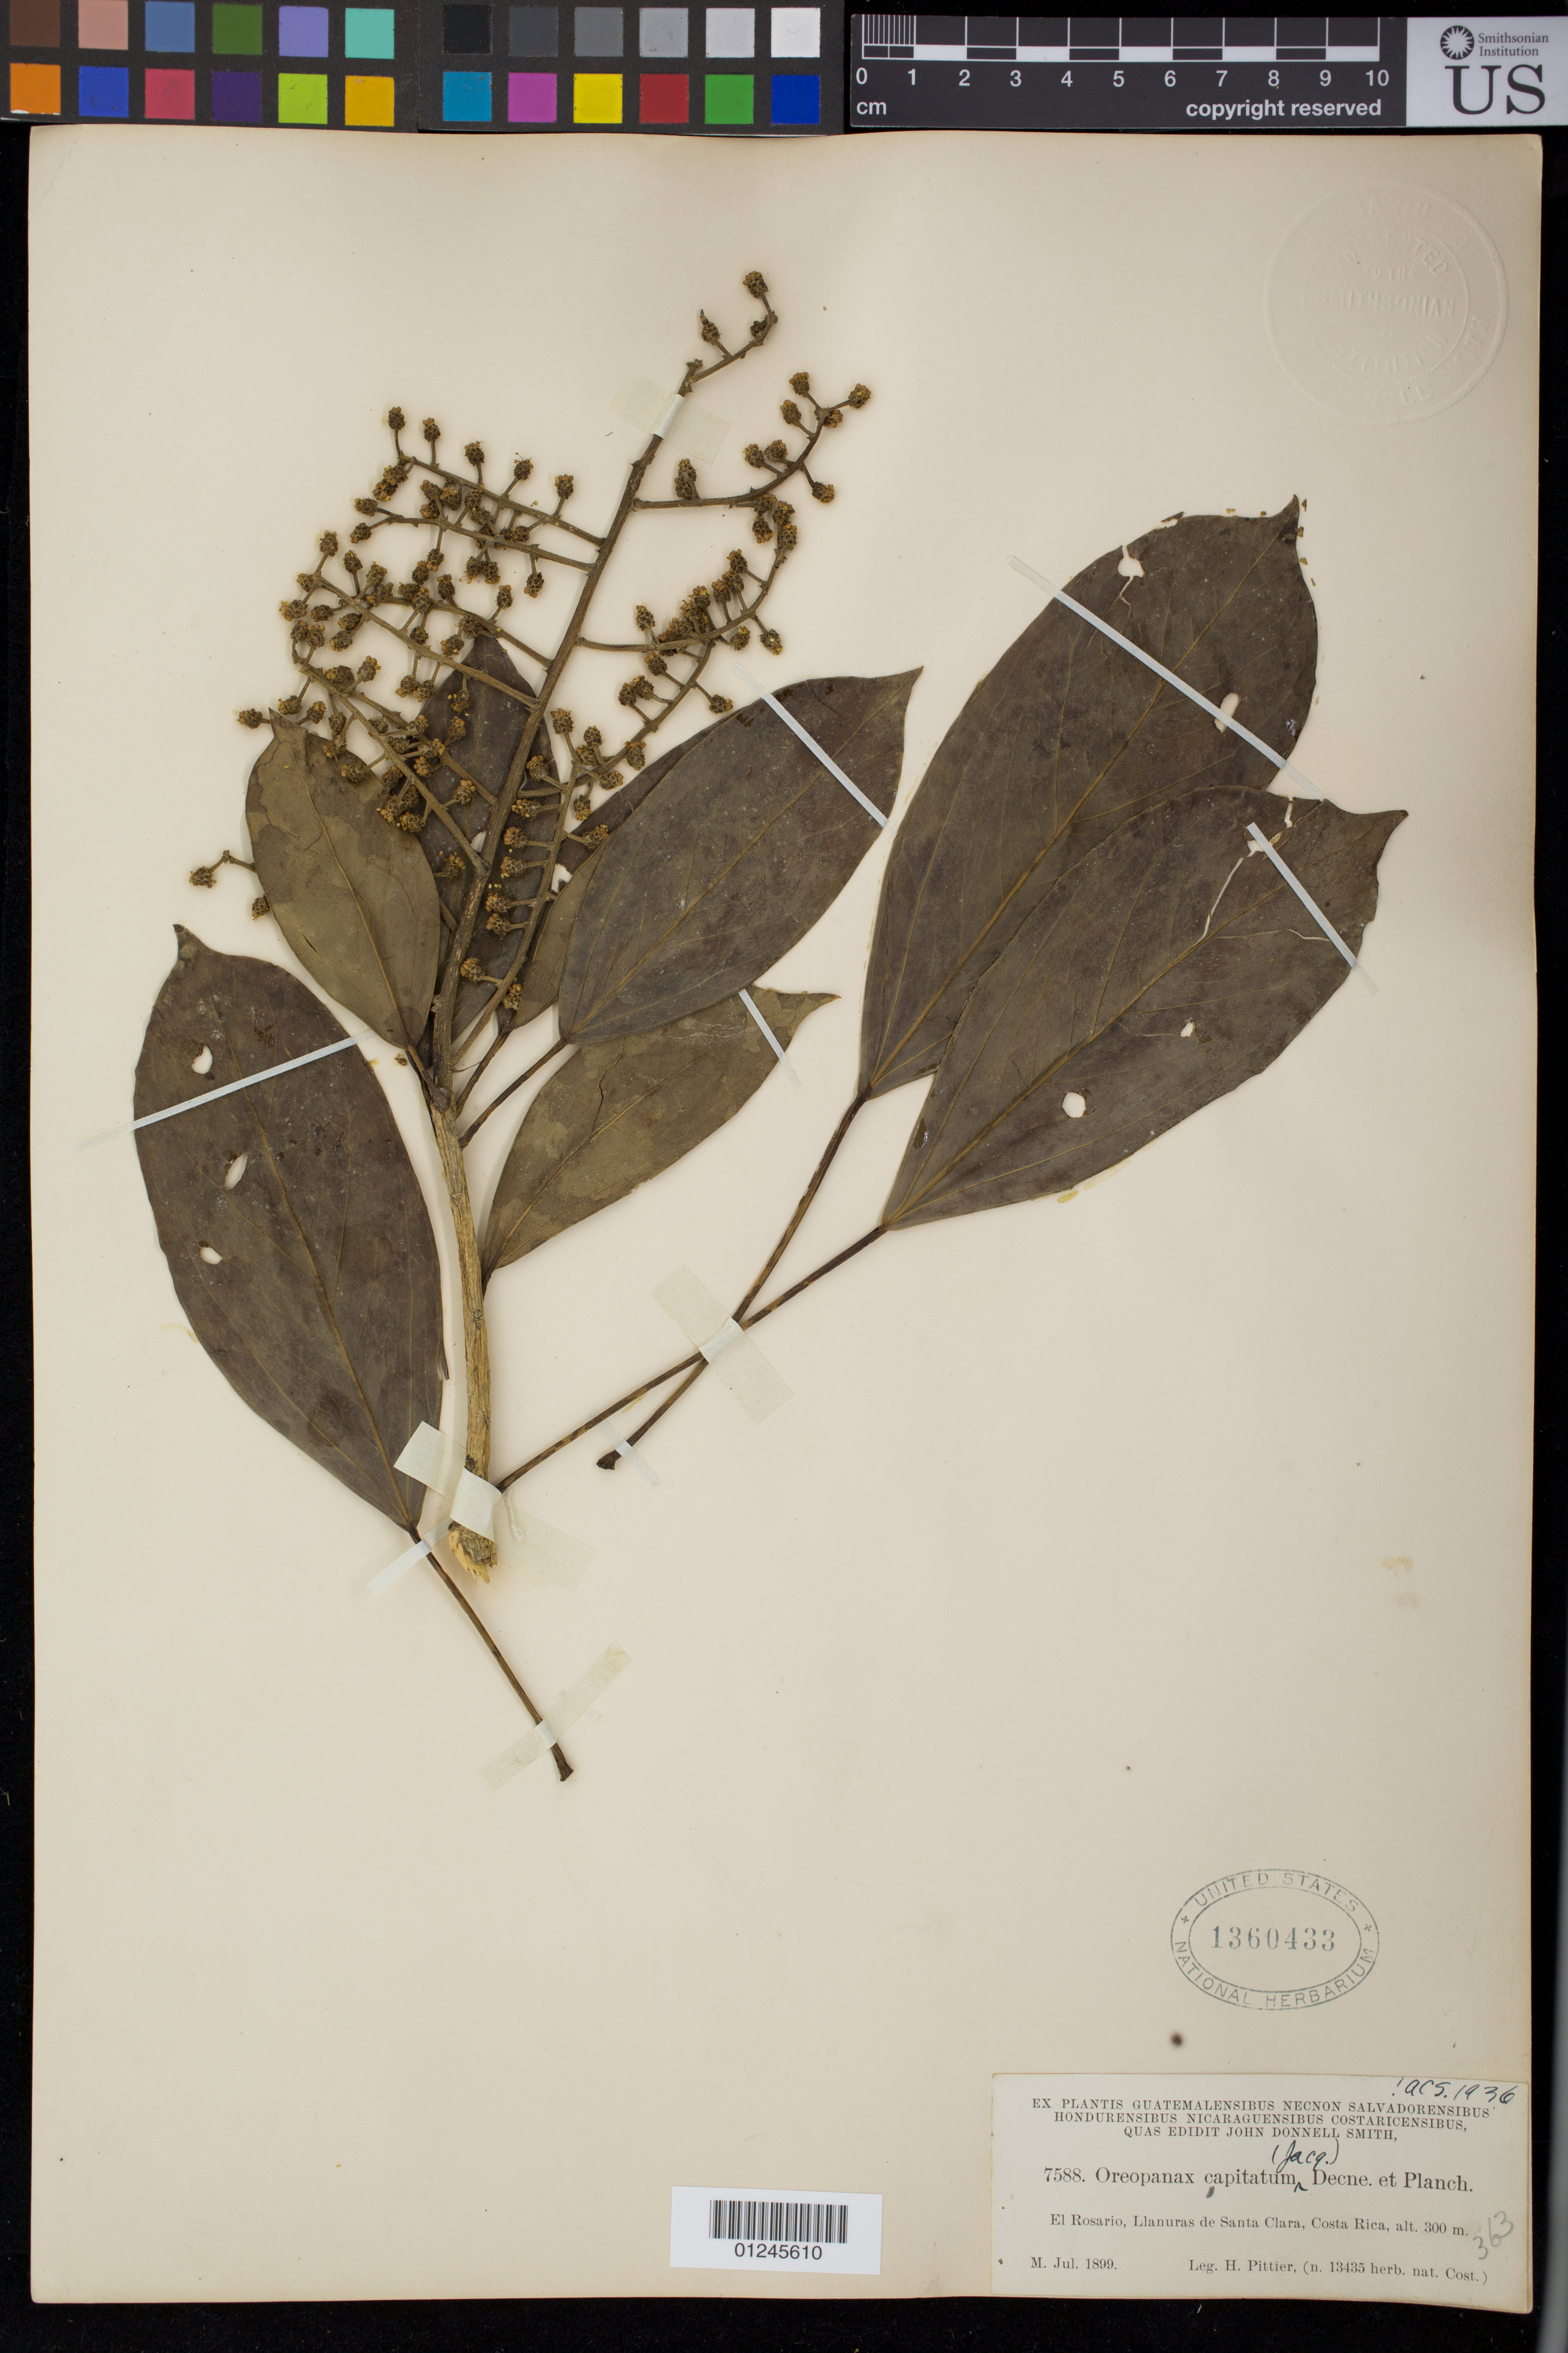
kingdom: Plantae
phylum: Tracheophyta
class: Magnoliopsida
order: Apiales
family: Araliaceae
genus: Oreopanax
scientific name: Oreopanax capitatus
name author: (Jacq.) Decne. & Planch.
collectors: H. F. Pittier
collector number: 13435 / 7588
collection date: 1899-07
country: Costa Rica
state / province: Alajuela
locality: El Rosario, Llanurus de Santa Clara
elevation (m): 300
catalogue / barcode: US 1360433